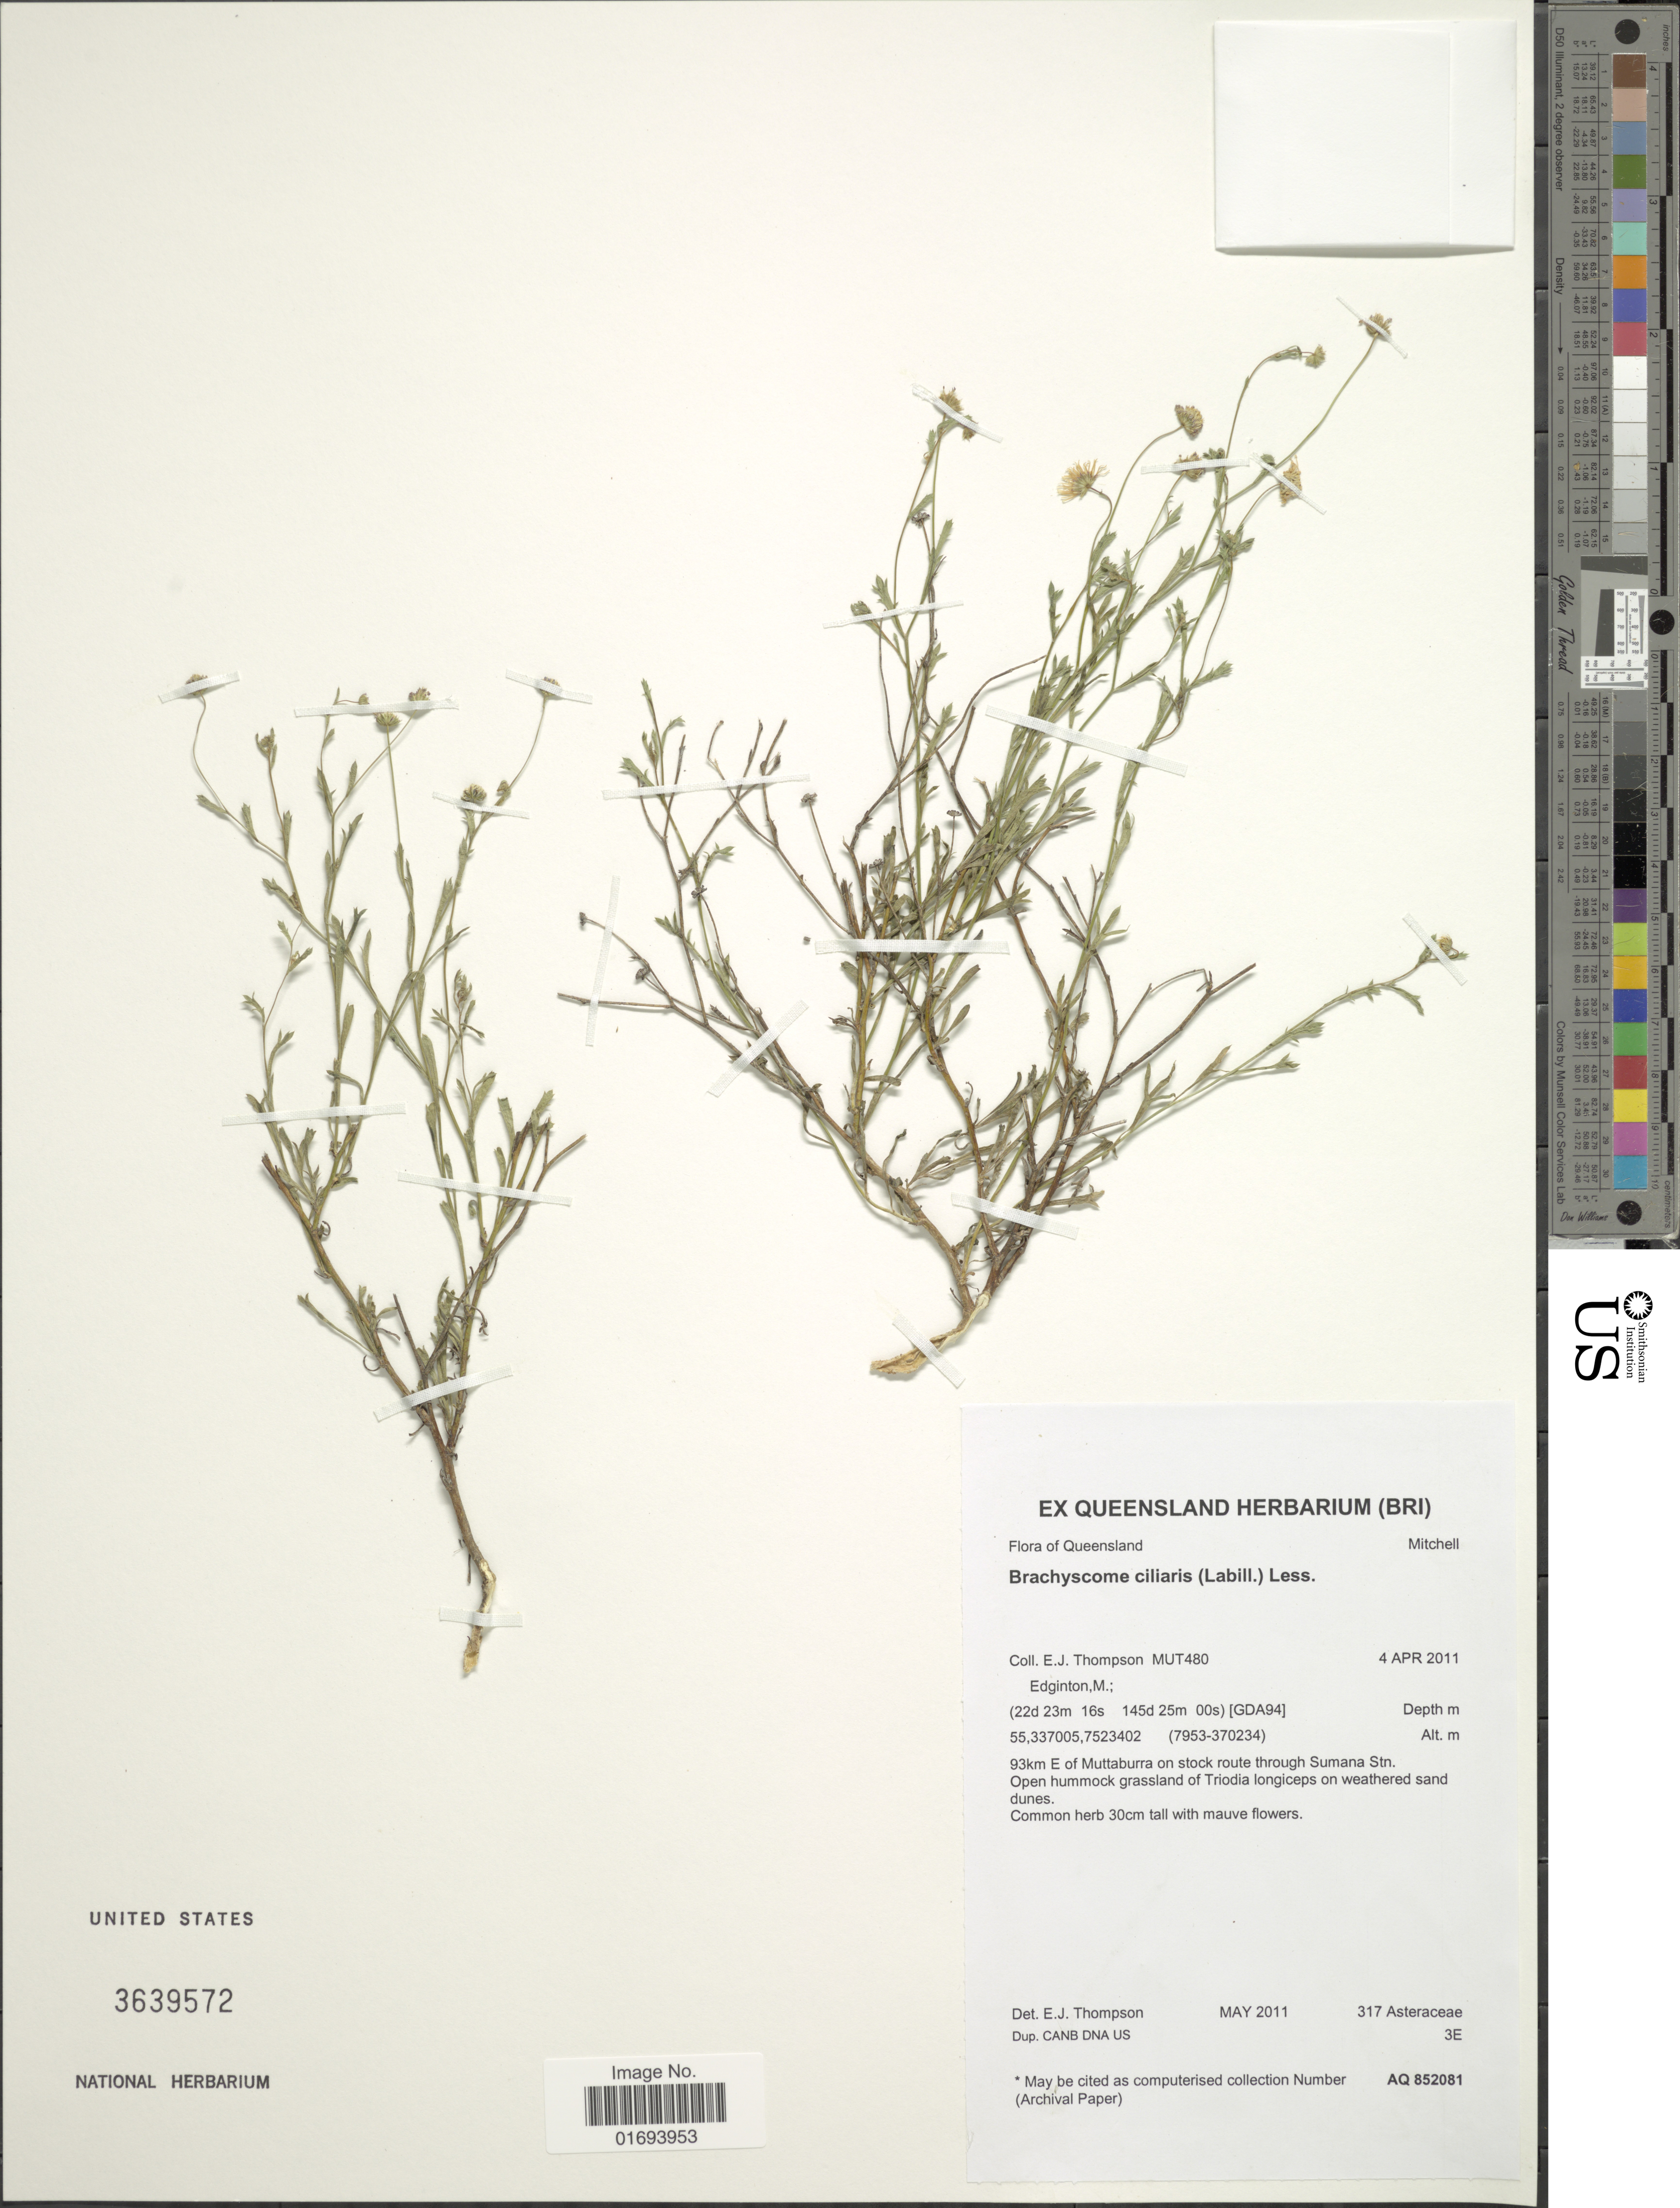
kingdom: Plantae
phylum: Tracheophyta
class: Magnoliopsida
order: Asterales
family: Asteraceae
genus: Brachyscome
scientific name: Brachyscome ciliaris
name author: Less.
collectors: E. J. Thompson & M. Edginton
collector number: MUT480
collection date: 2011-04-04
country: Australia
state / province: Queensland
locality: Queensland. Mitchell. 93km E of Muttaburra on stock route through Sumana Stn.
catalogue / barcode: US 3639572